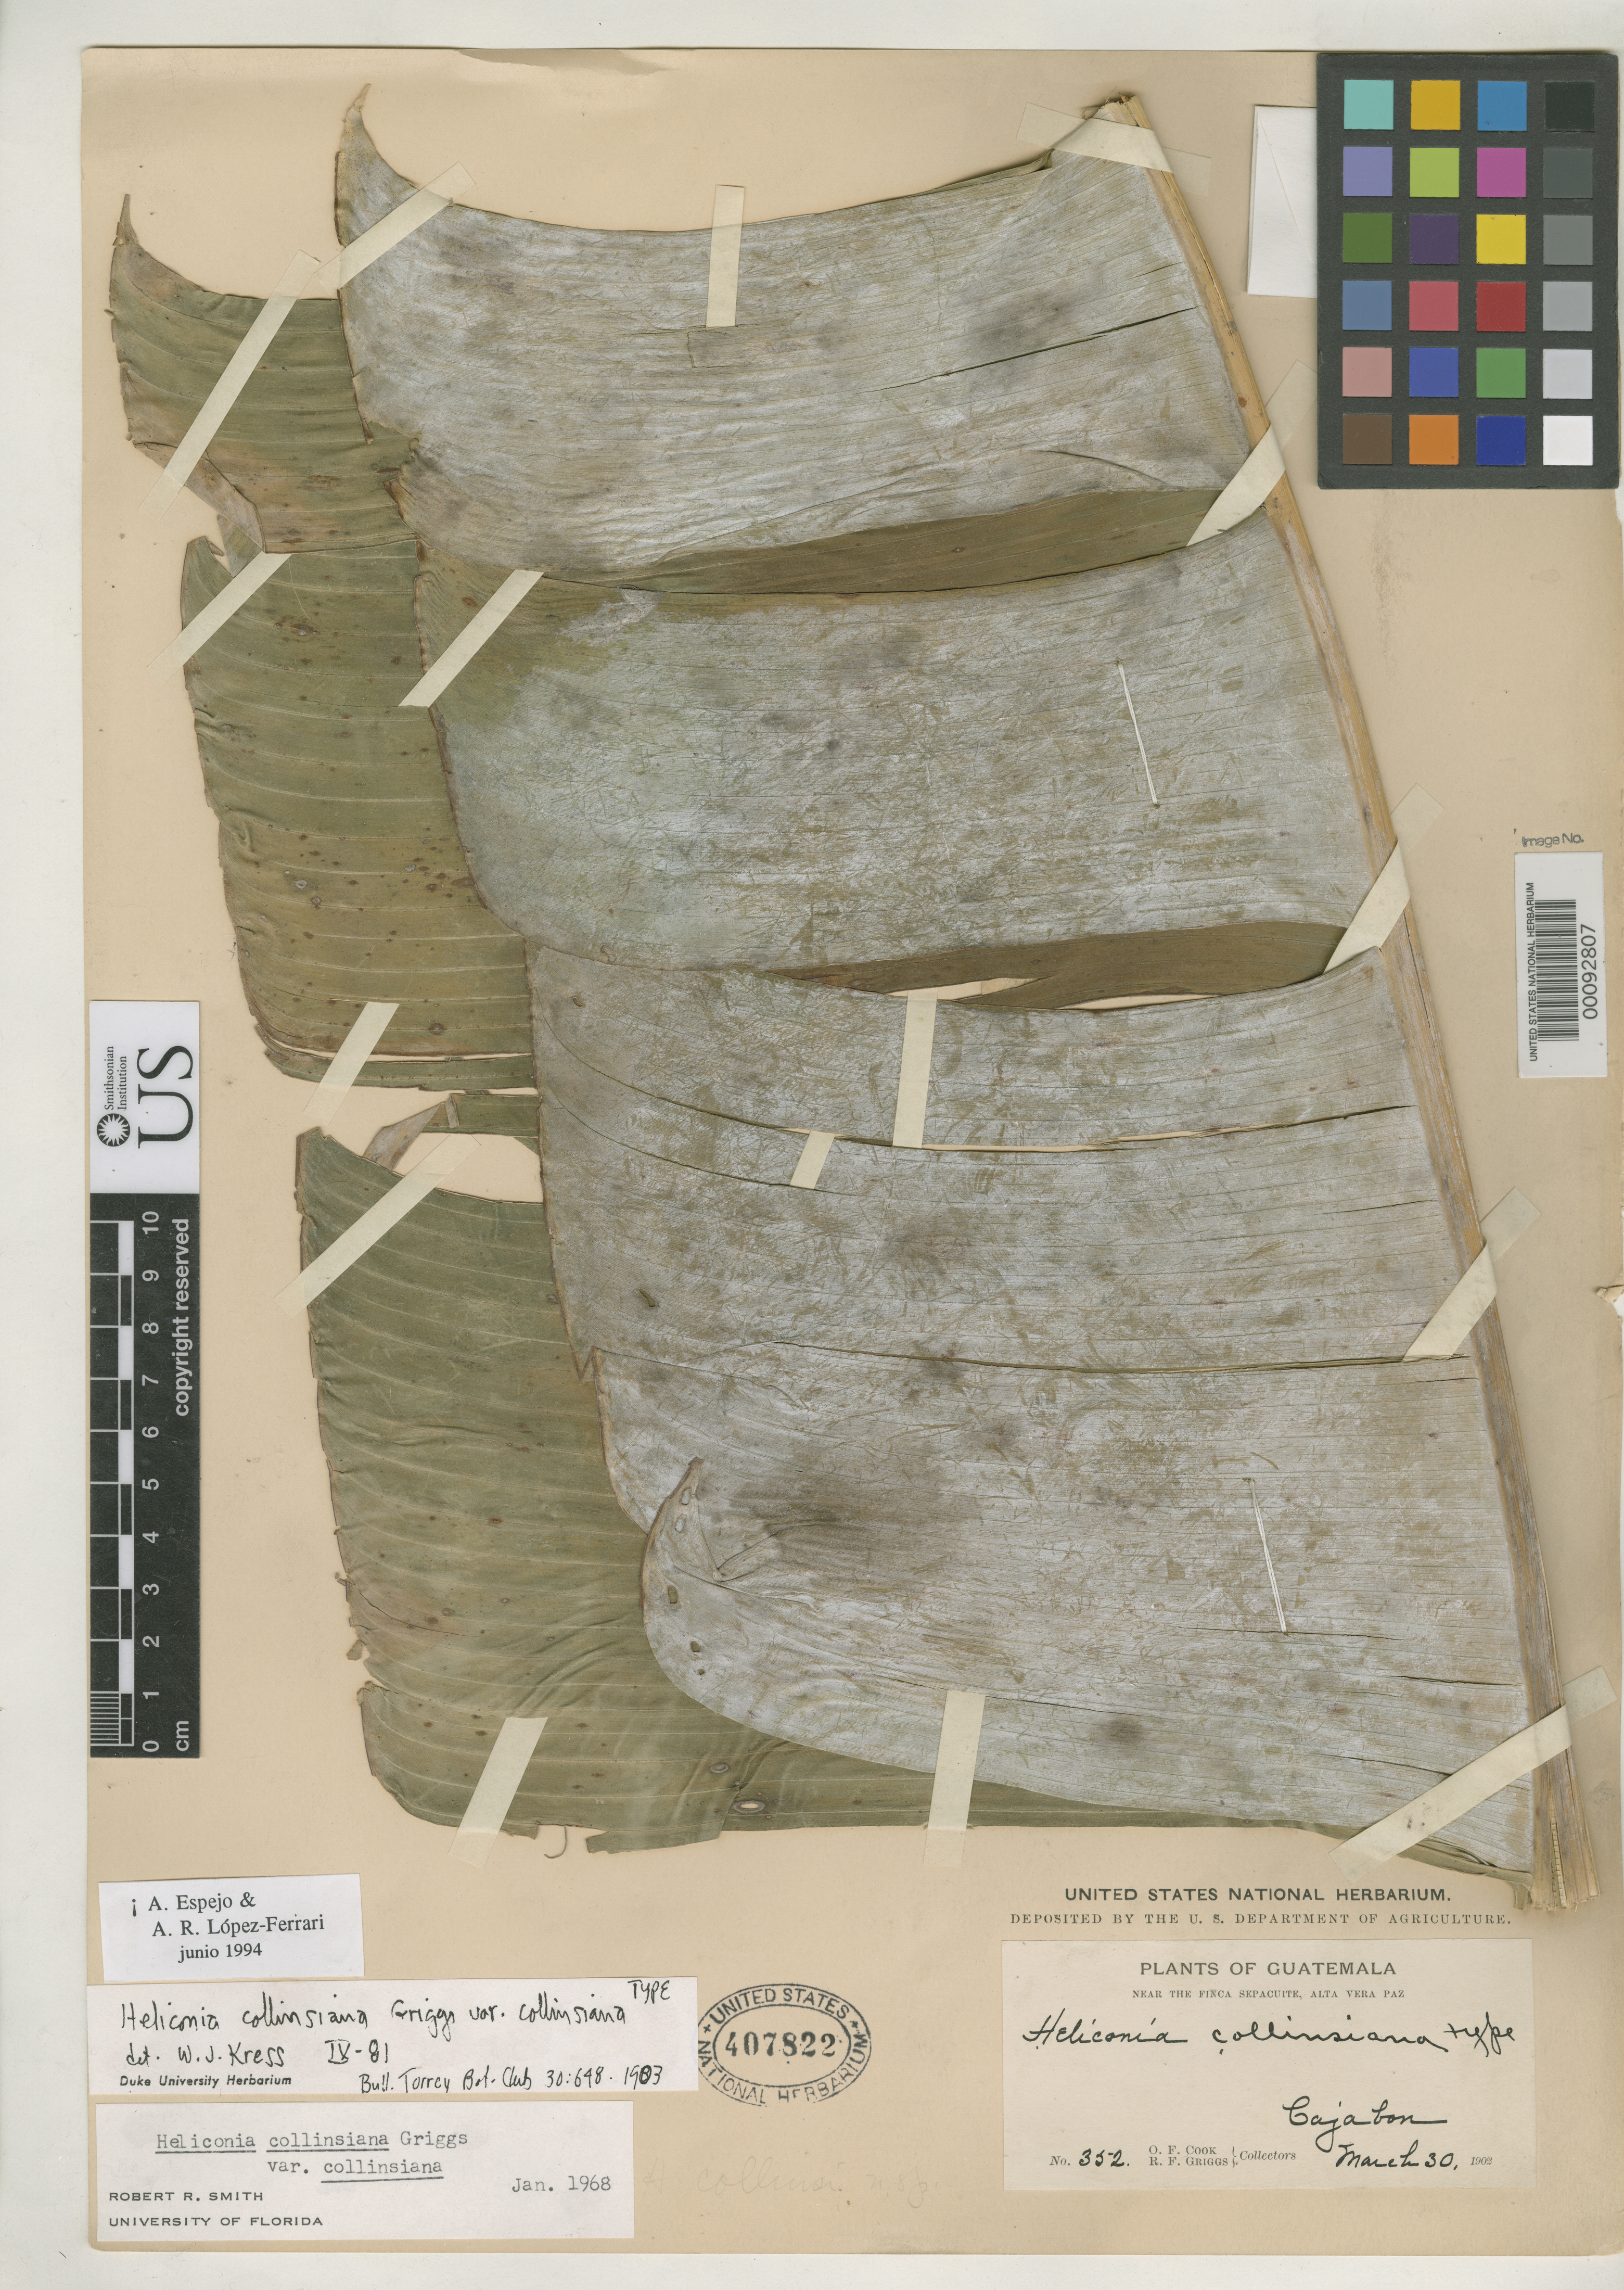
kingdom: Plantae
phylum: Tracheophyta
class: Liliopsida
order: Zingiberales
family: Heliconiaceae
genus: Heliconia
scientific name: Heliconia collinsiana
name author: R.F. Griggs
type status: Holotype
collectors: O. F. Cook & R. F. Griggs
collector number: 352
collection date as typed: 30 Mar 1902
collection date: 1902-03-30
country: Guatemala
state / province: Alta Verapaz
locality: Near Finca Sepacuite, Cahabon River.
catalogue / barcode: US 407822